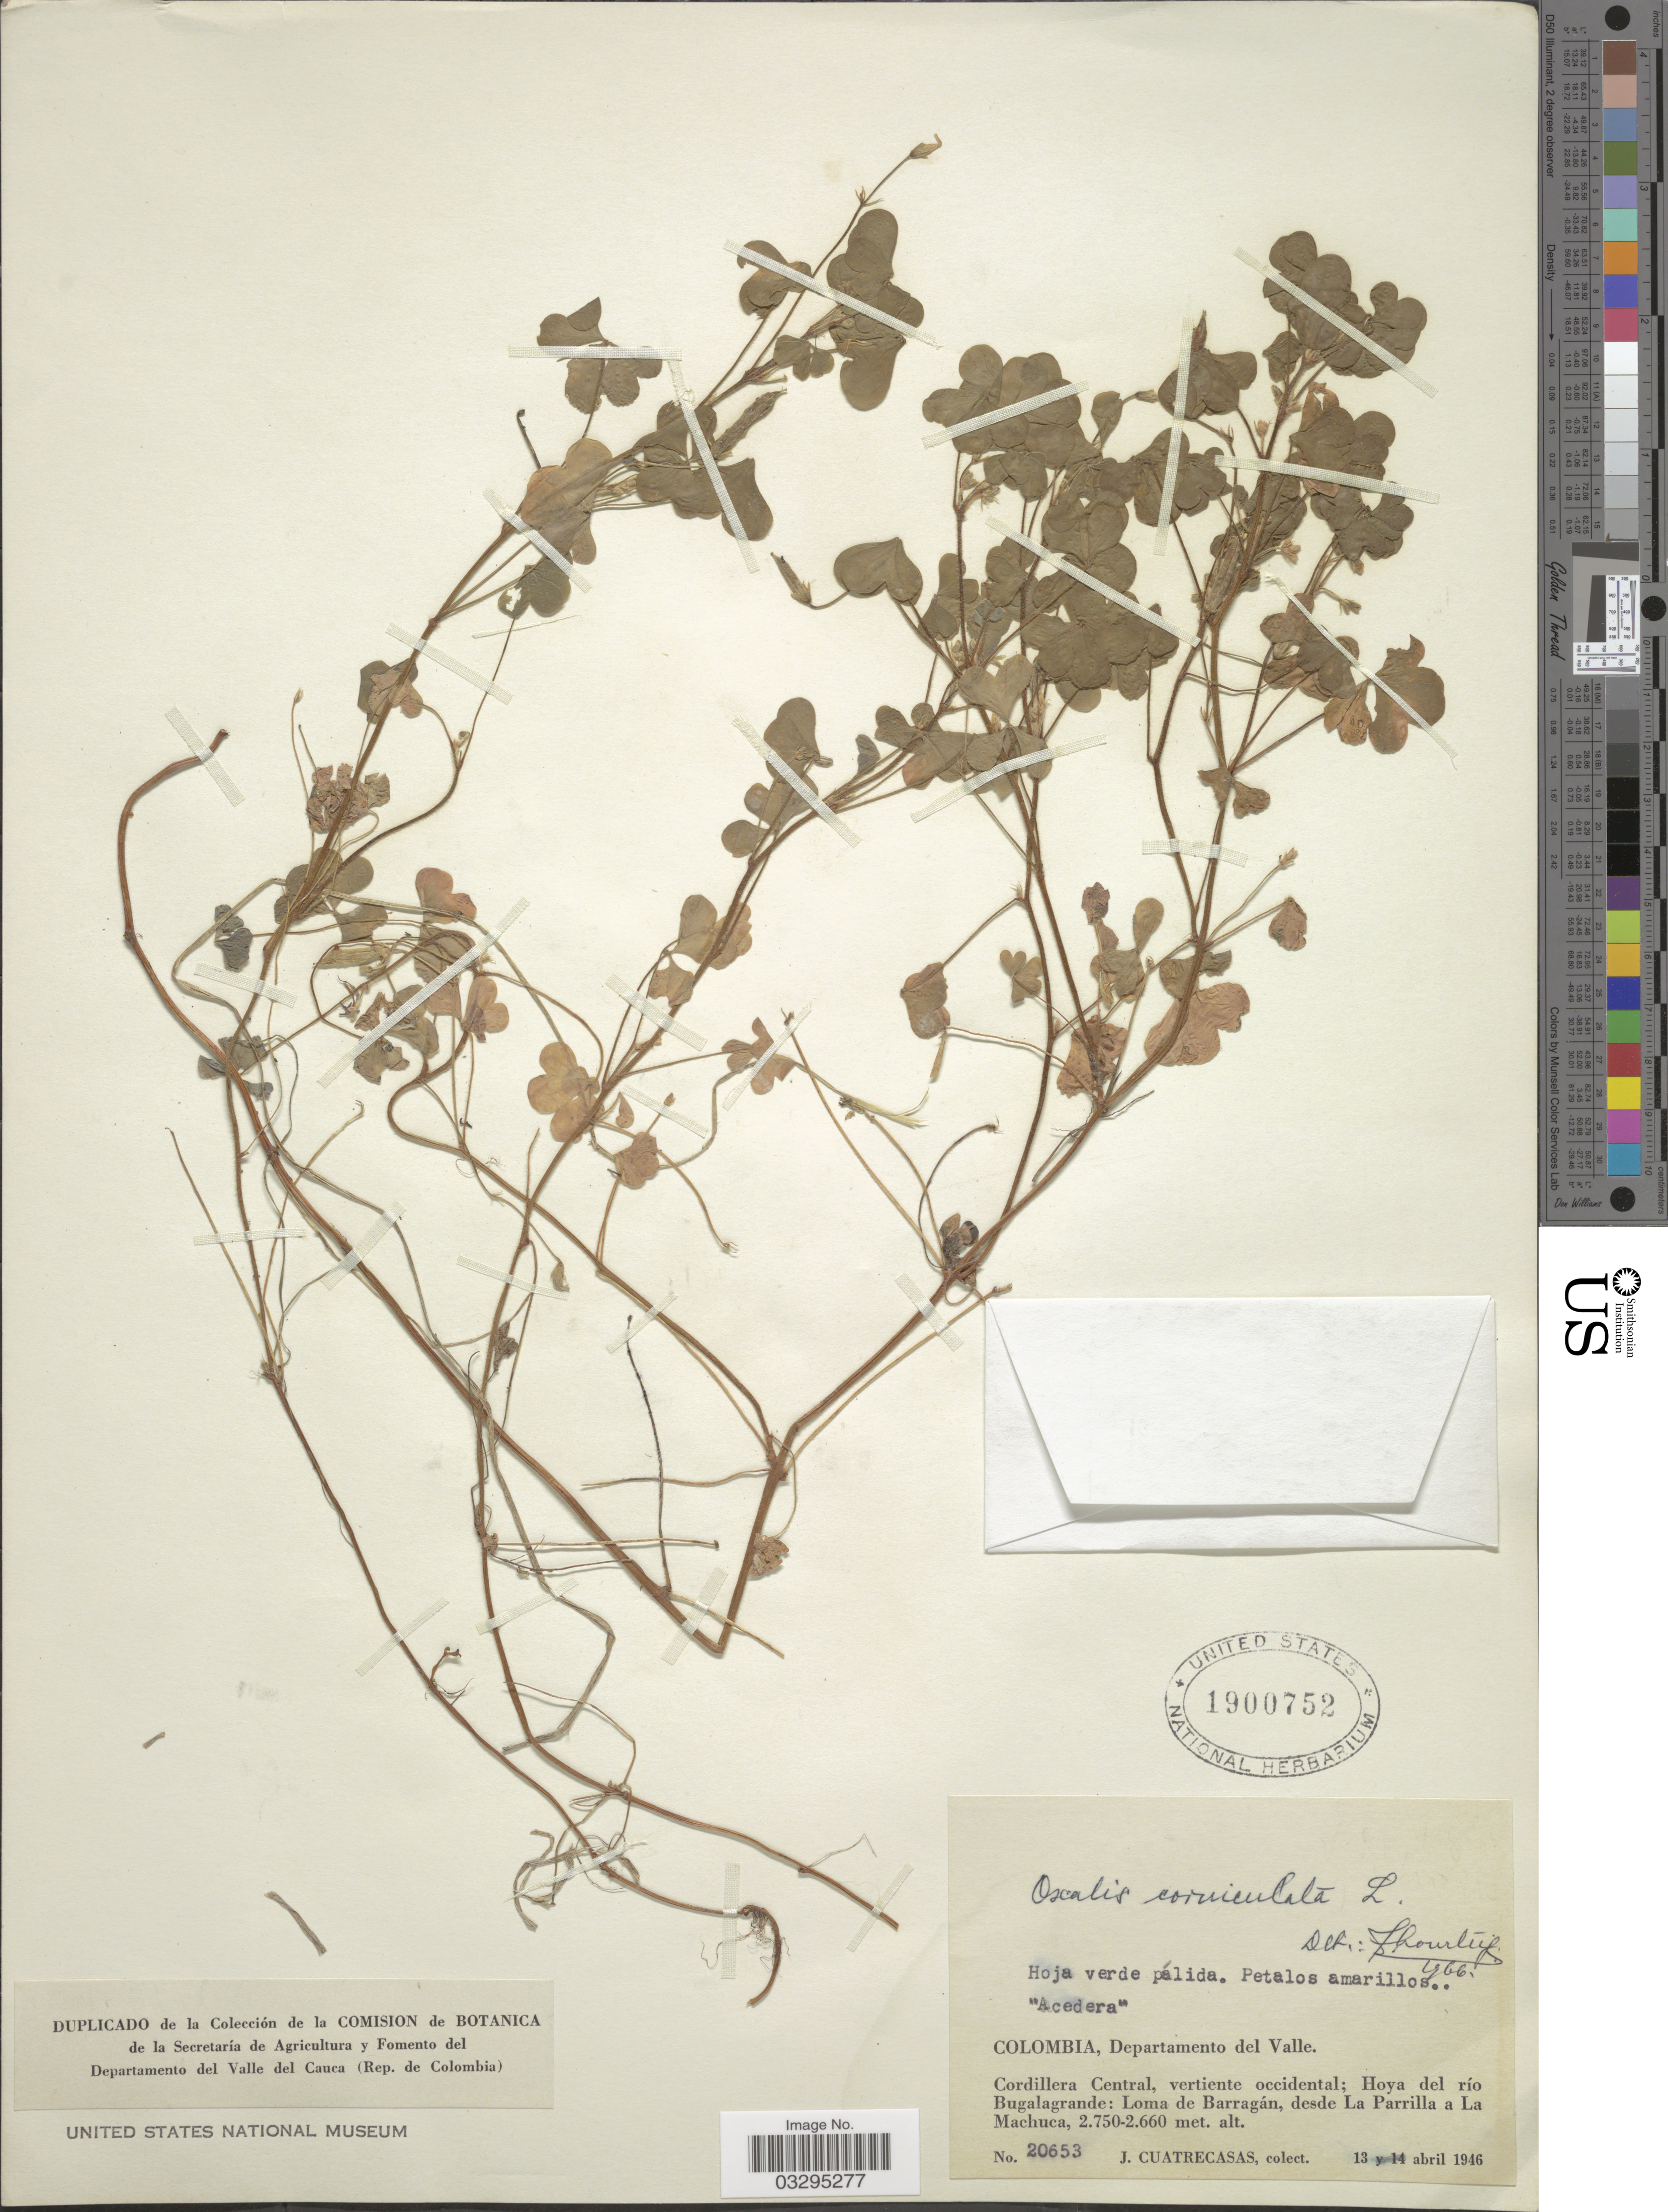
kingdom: Plantae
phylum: Tracheophyta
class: Magnoliopsida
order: Oxalidales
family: Oxalidaceae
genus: Oxalis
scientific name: Oxalis corniculata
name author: L.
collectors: J. Cuatrecasas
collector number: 20653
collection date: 1946-04-13/1946-04-14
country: Colombia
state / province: Valle del Cauca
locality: Departamento del Valle. Cordillera Central, vertiente occidental; Hoya del río Bugalagrande: Loma de Barragán, desde La Parrilla a La Machuca.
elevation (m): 2660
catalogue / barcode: US 1900752